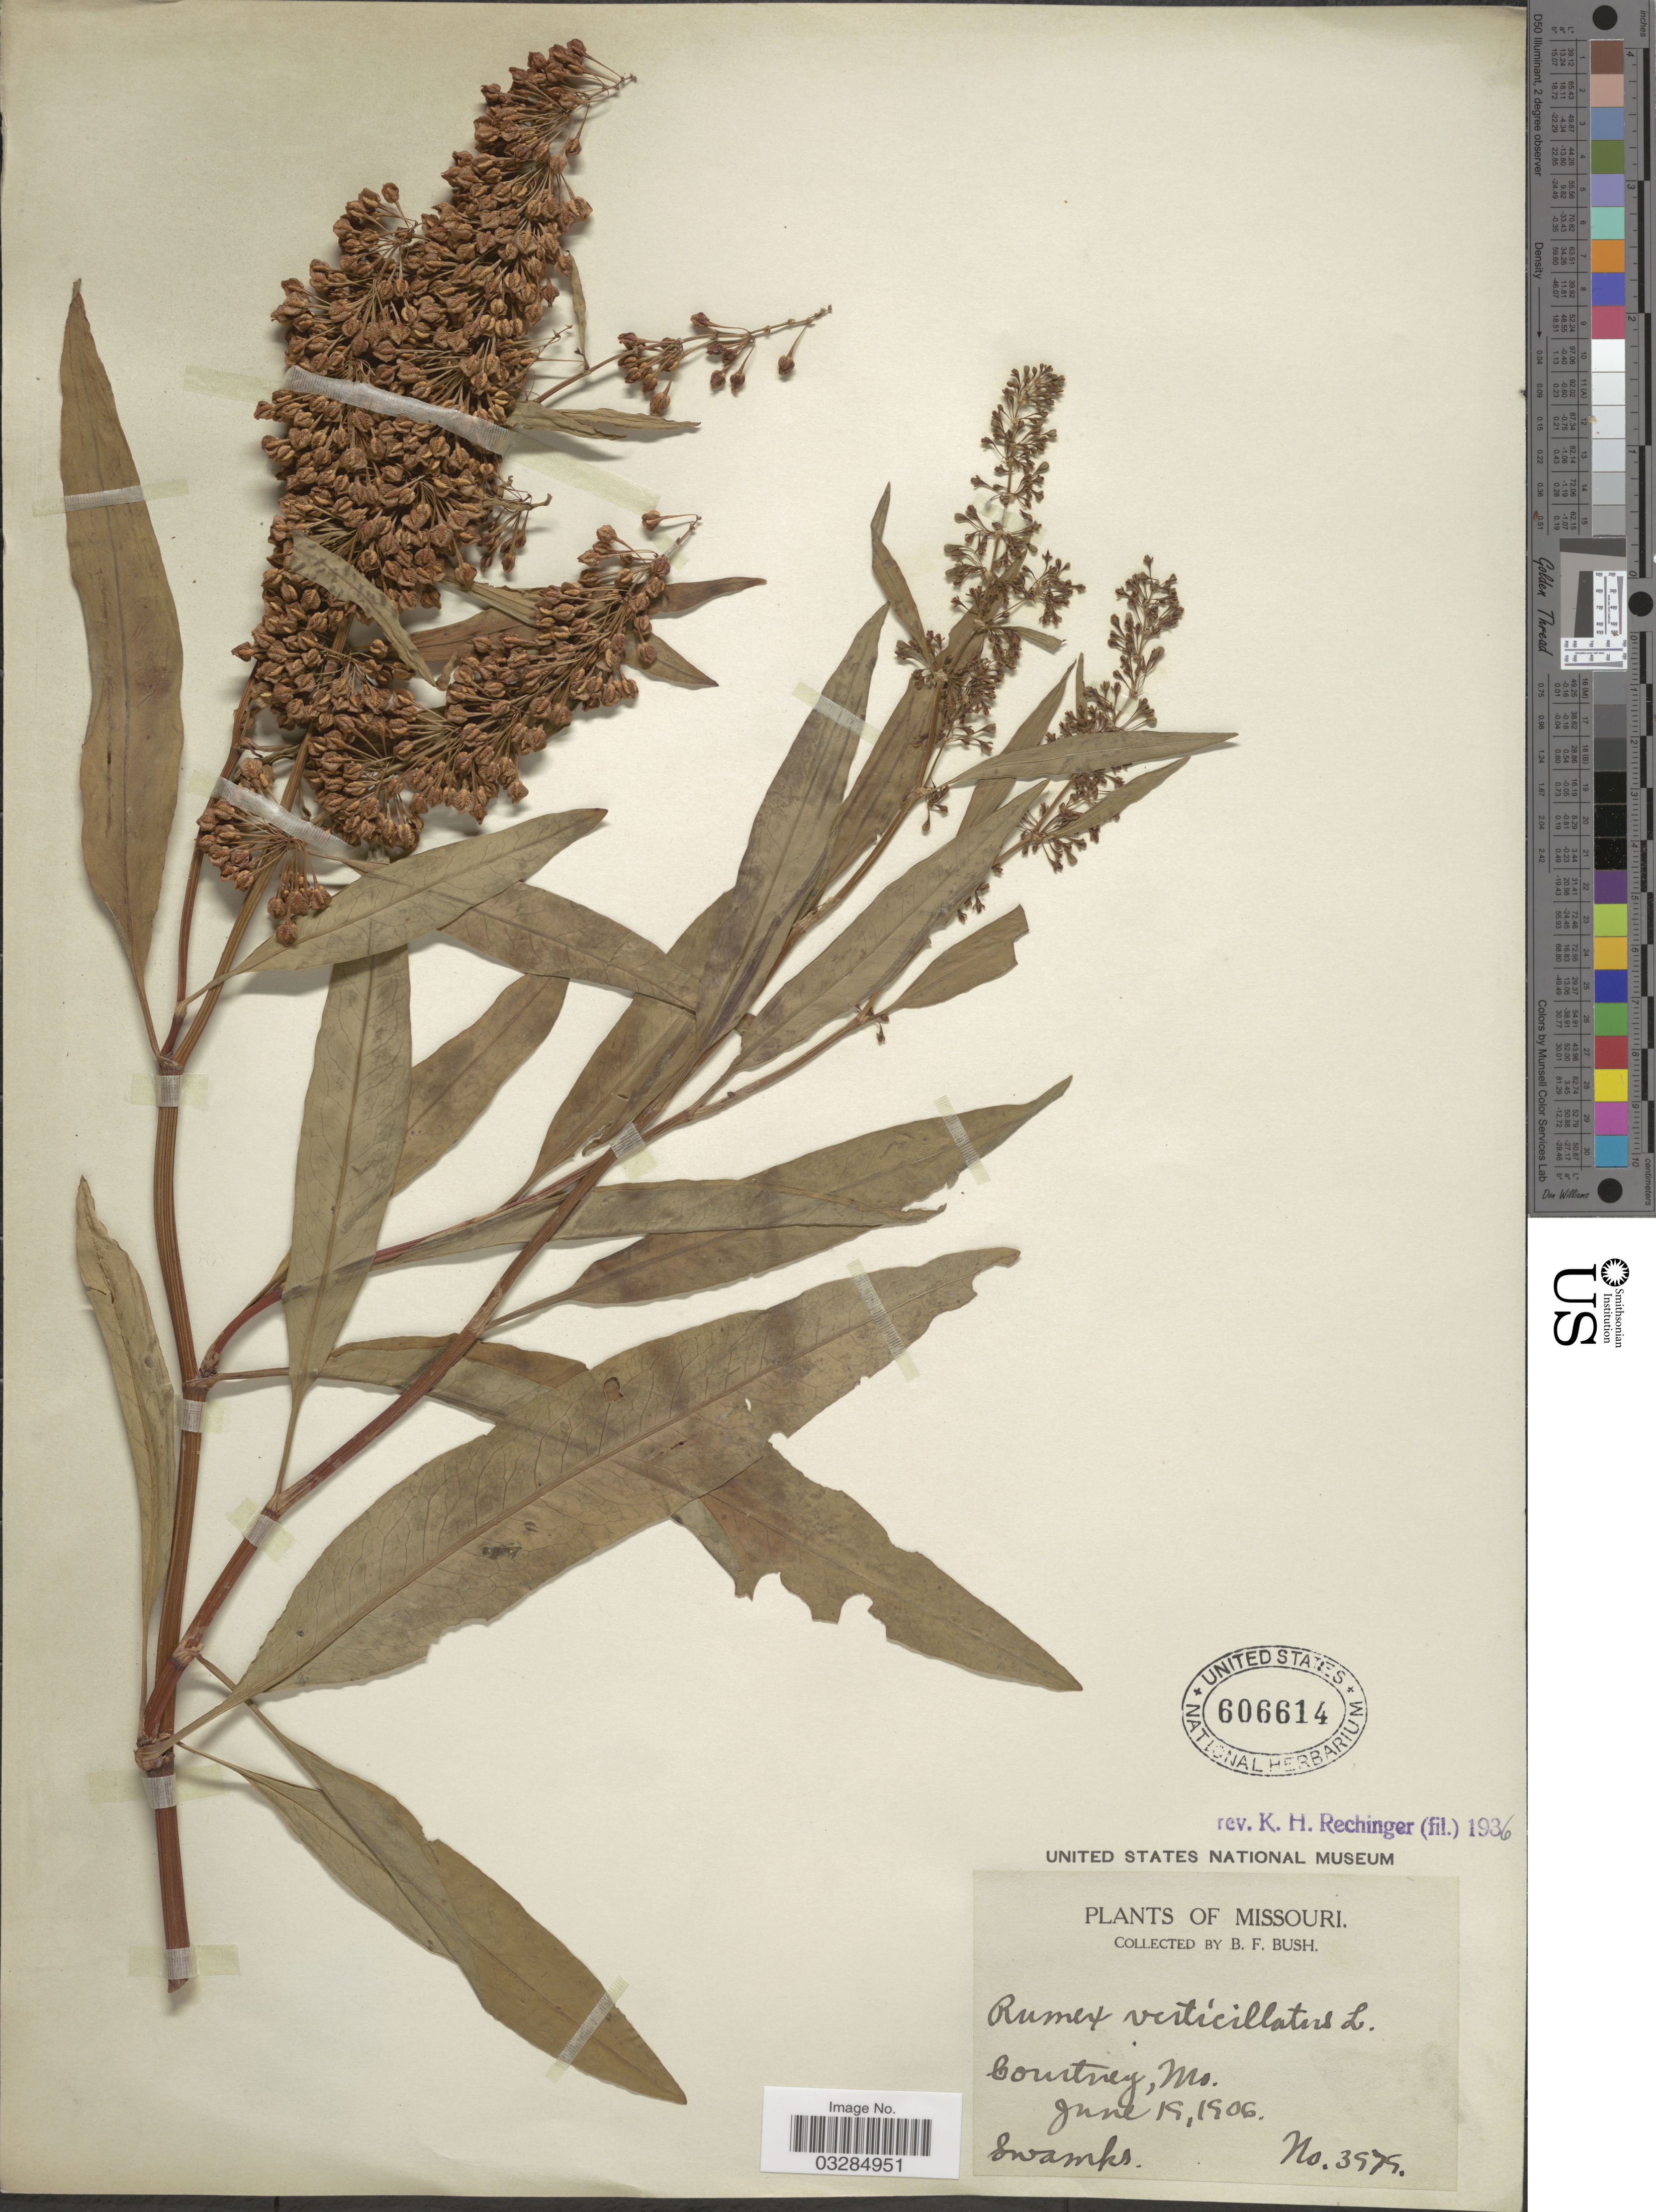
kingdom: Plantae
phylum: Tracheophyta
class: Magnoliopsida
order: Caryophyllales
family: Polygonaceae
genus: Rumex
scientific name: Rumex verticillatus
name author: L.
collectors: B. F. Bush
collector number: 3979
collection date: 1906-06-19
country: United States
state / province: Missouri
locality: Courtney.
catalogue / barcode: US 606614